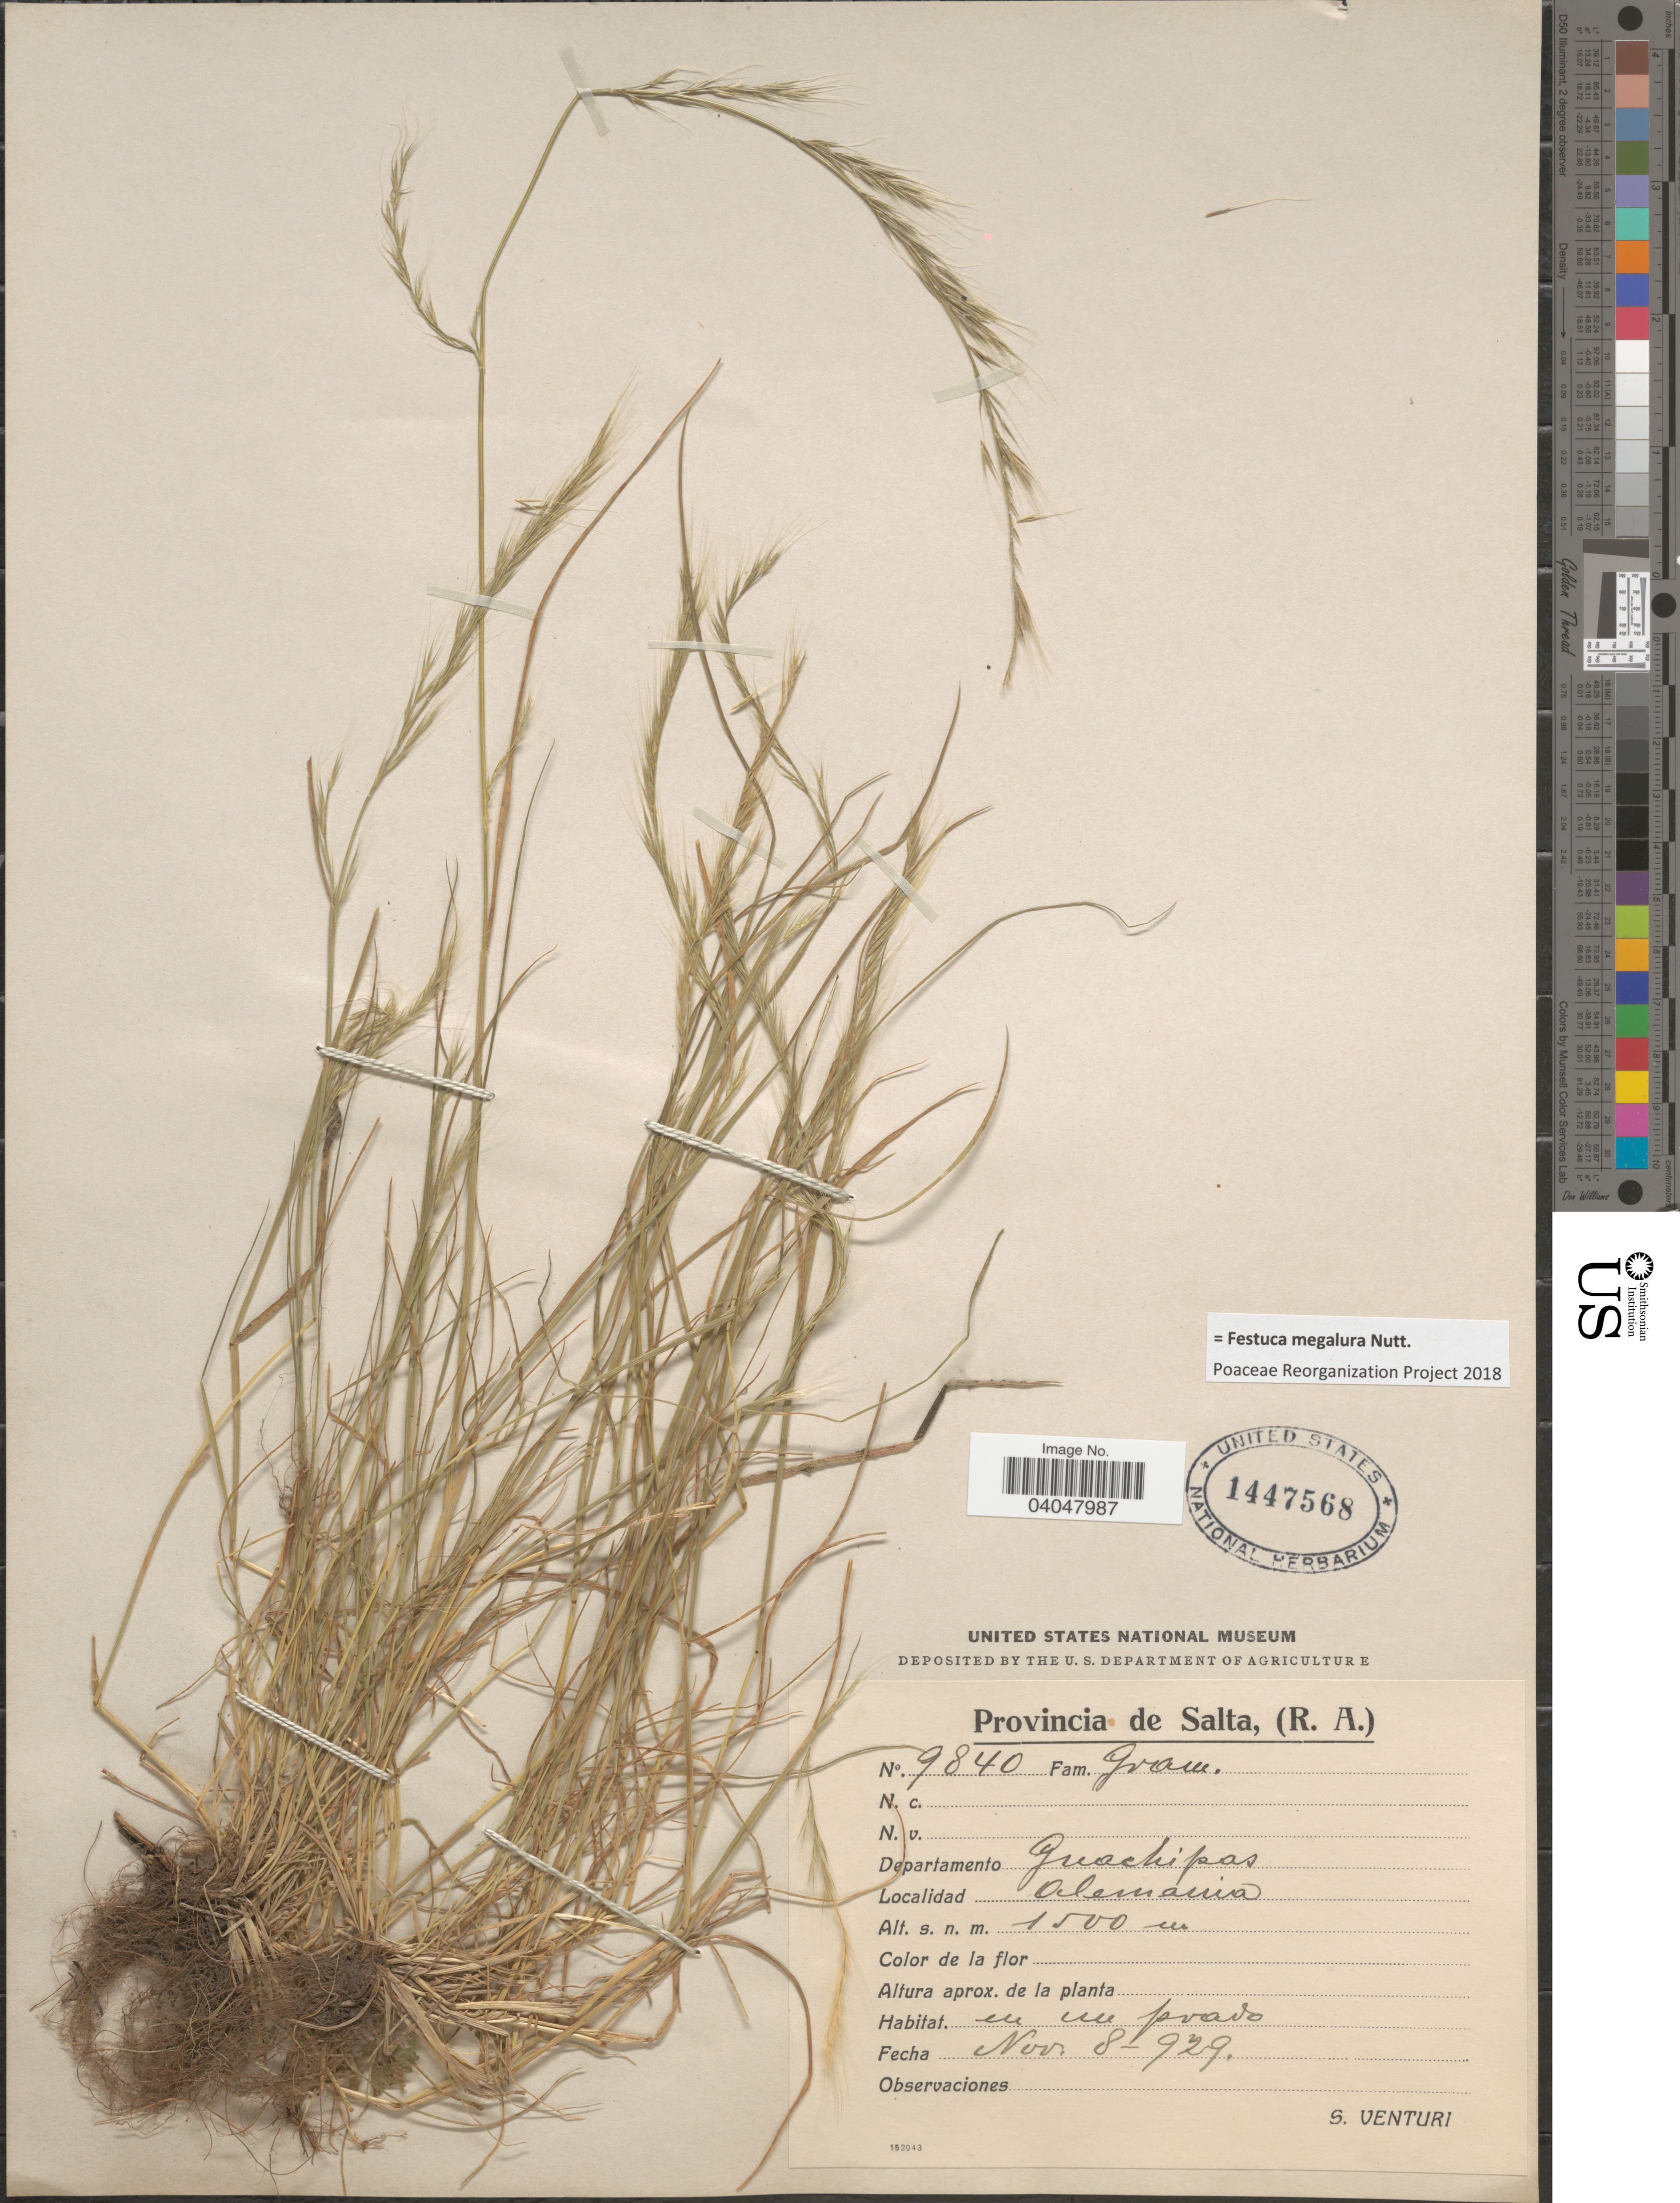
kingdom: Plantae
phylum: Tracheophyta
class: Liliopsida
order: Poales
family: Poaceae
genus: Festuca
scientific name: Festuca megalura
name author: Nutt.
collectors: S. Venturi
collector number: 9840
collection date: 1929-11-08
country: Argentina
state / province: Salta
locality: Departamento Guachipas. Alemania.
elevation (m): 1500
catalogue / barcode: US 1447568